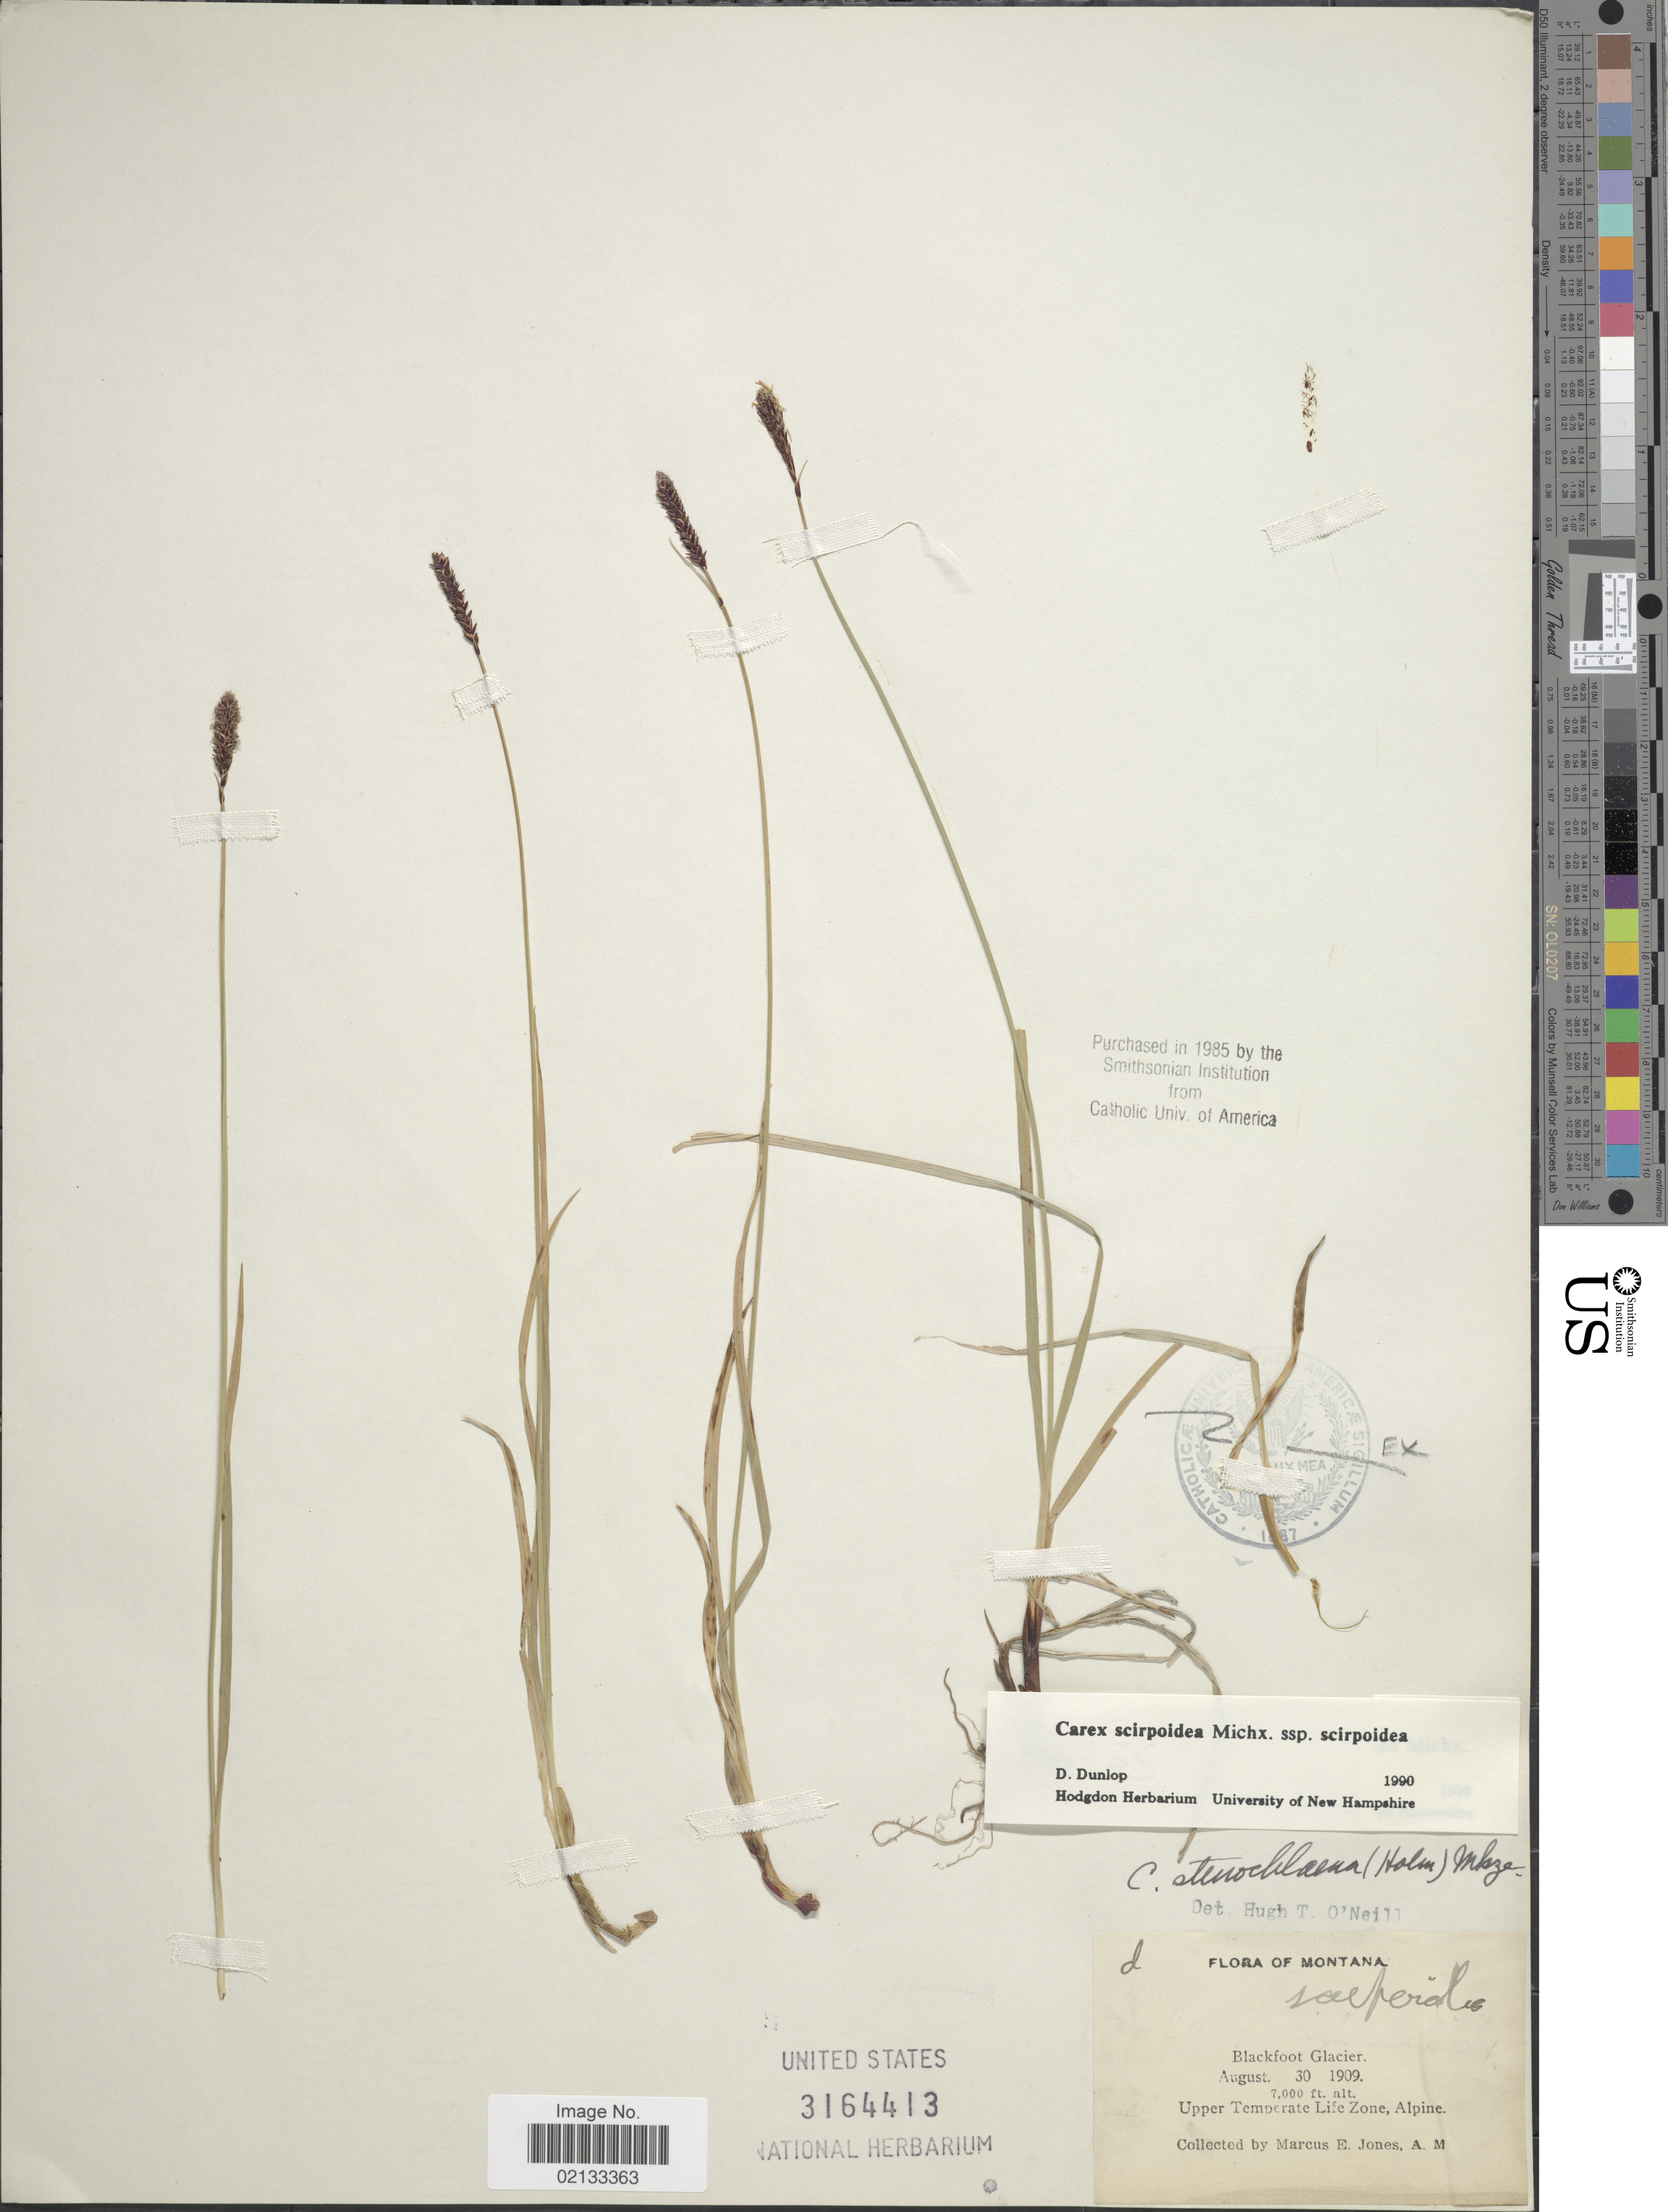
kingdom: Plantae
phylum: Tracheophyta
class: Liliopsida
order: Poales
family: Cyperaceae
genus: Carex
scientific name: Carex scirpoidea subsp. scirpoidea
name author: Michx.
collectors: M. E. Jones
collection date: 1909-08-30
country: United States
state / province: Montana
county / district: Glacier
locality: Blackfoot Glacier, Upper Temperate LIfe Zone, Alpine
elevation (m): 2134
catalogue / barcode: US 3164413